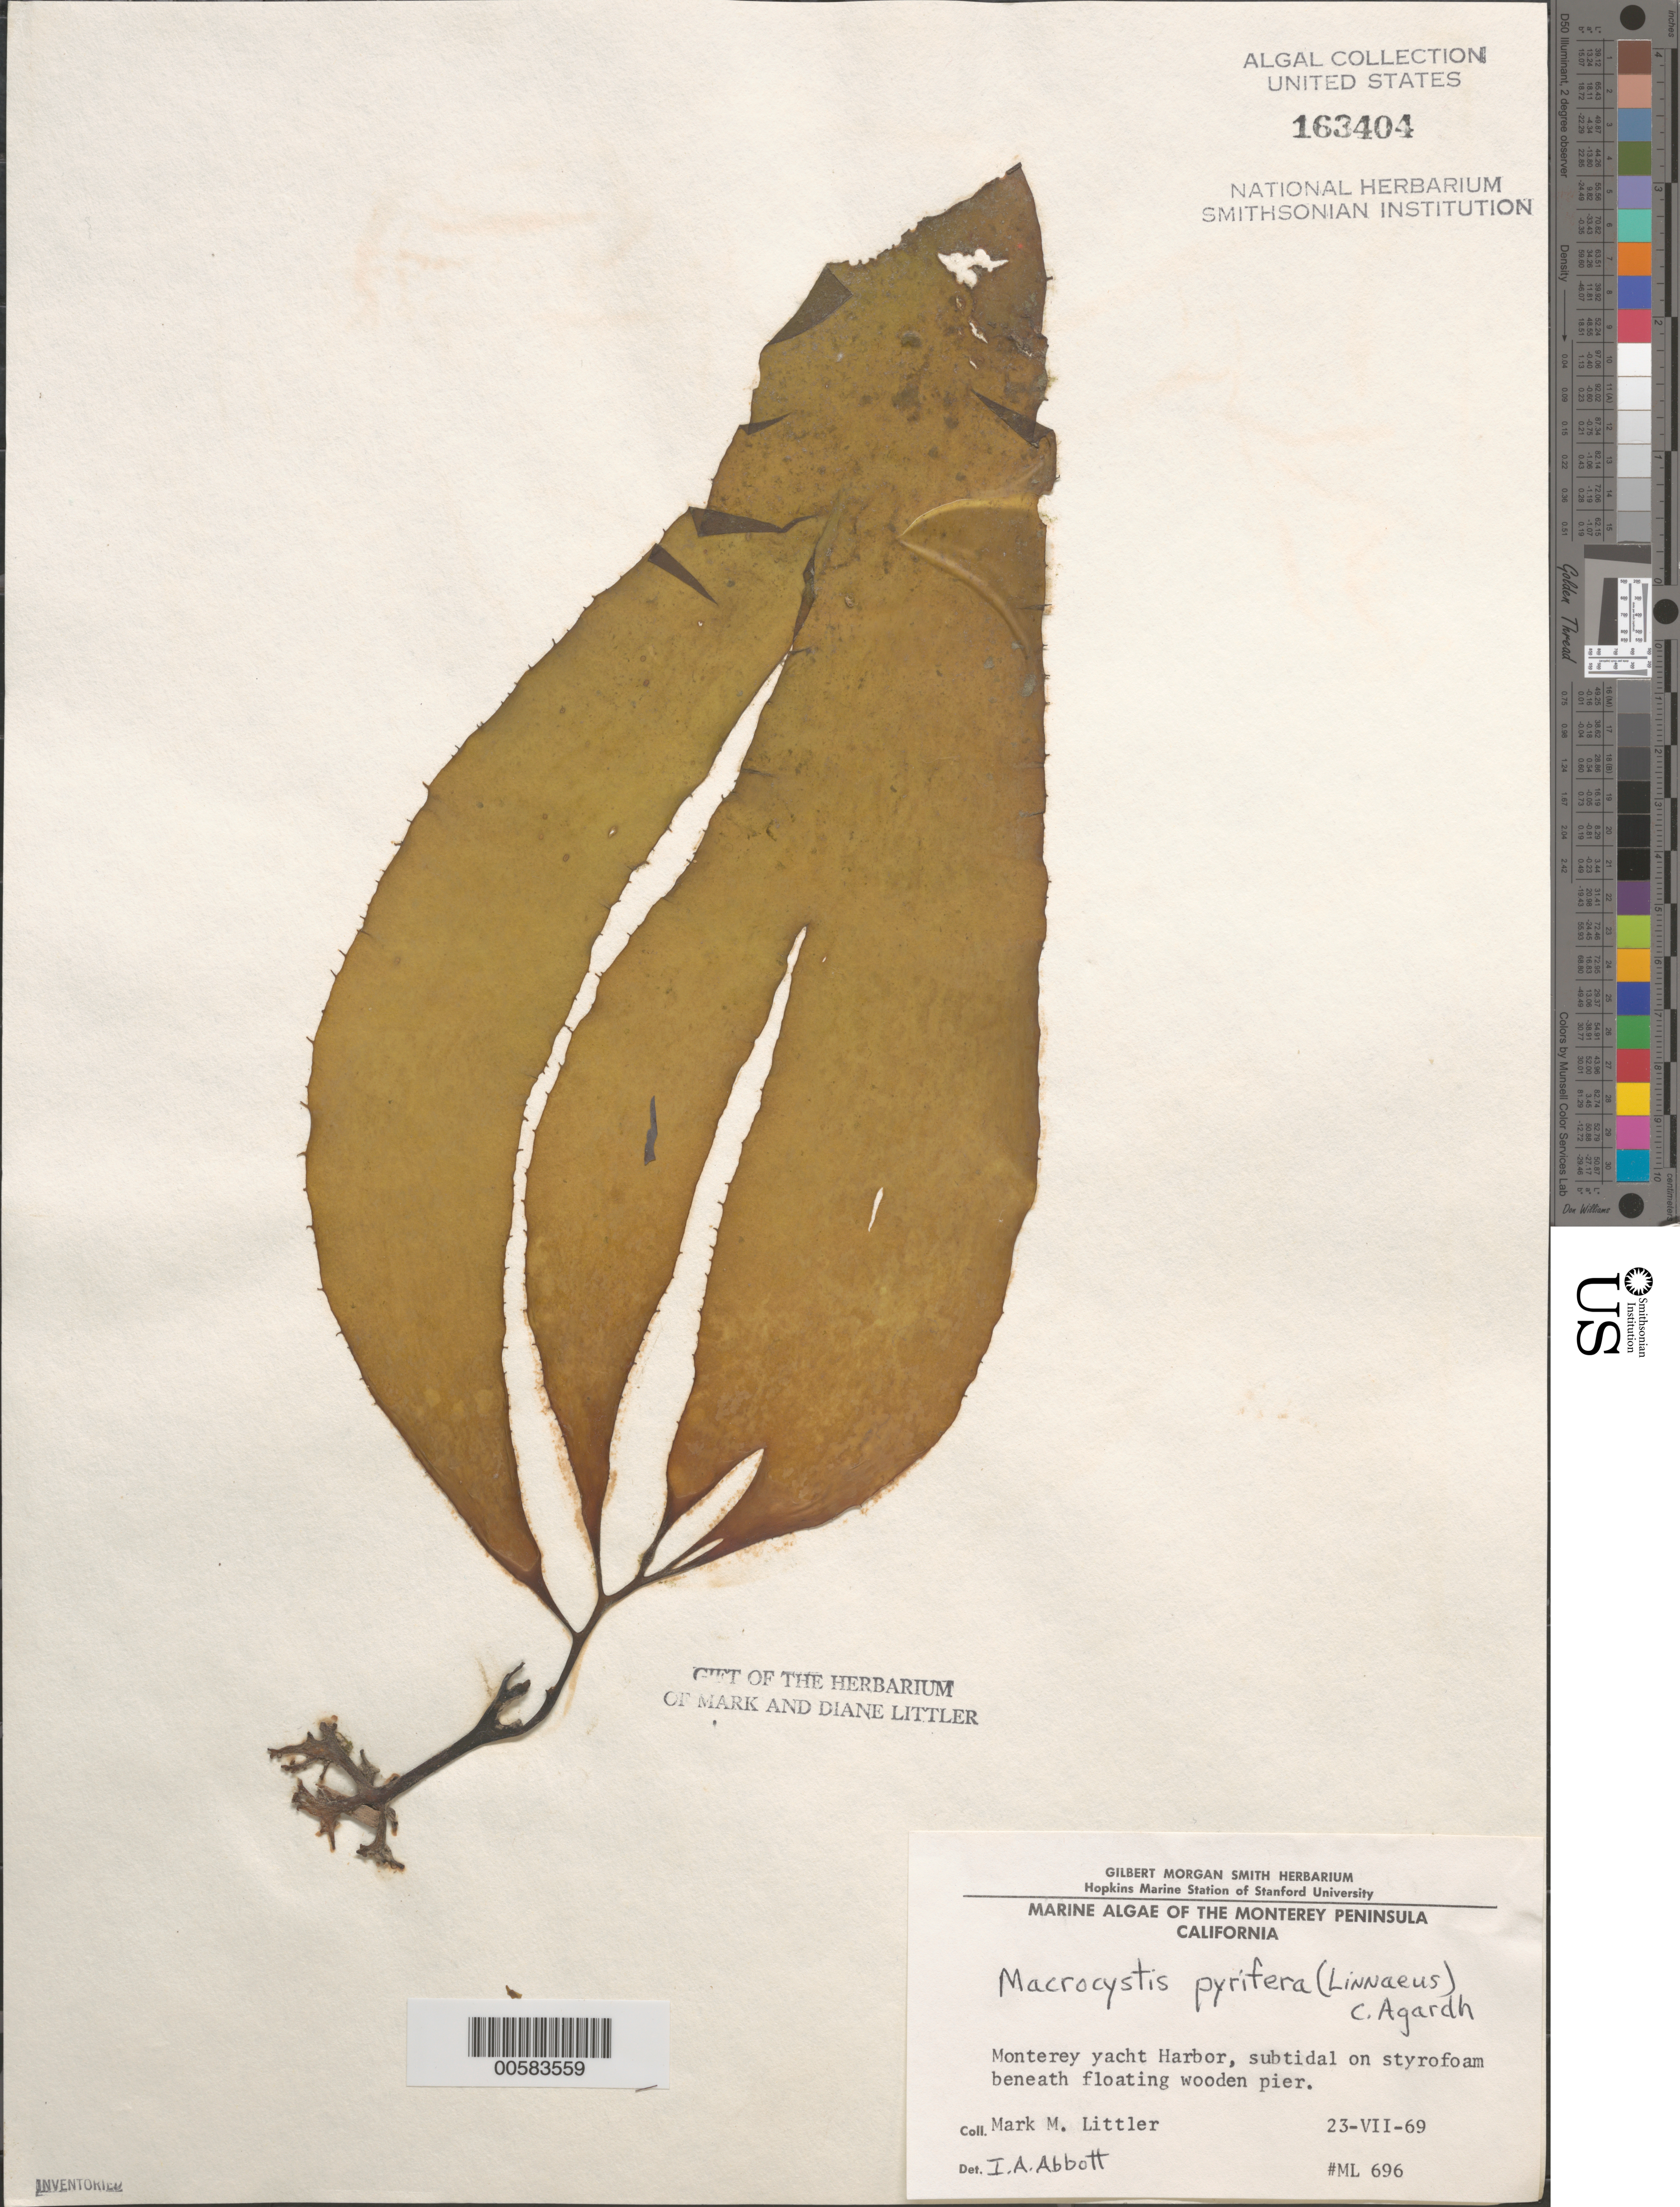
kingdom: Chromista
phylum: Ochrophyta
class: Phaeophyceae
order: Laminariales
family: Laminariaceae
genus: Macrocystis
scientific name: Macrocystis pyrifera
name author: (L.) C. Agardh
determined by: Abbott, Isabella A.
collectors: M. M. Littler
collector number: ML 696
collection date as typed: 23 Jul 1969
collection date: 1969-07-23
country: United States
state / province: California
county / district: Monterey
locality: Monterey Yacht Harbor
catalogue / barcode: US 163404